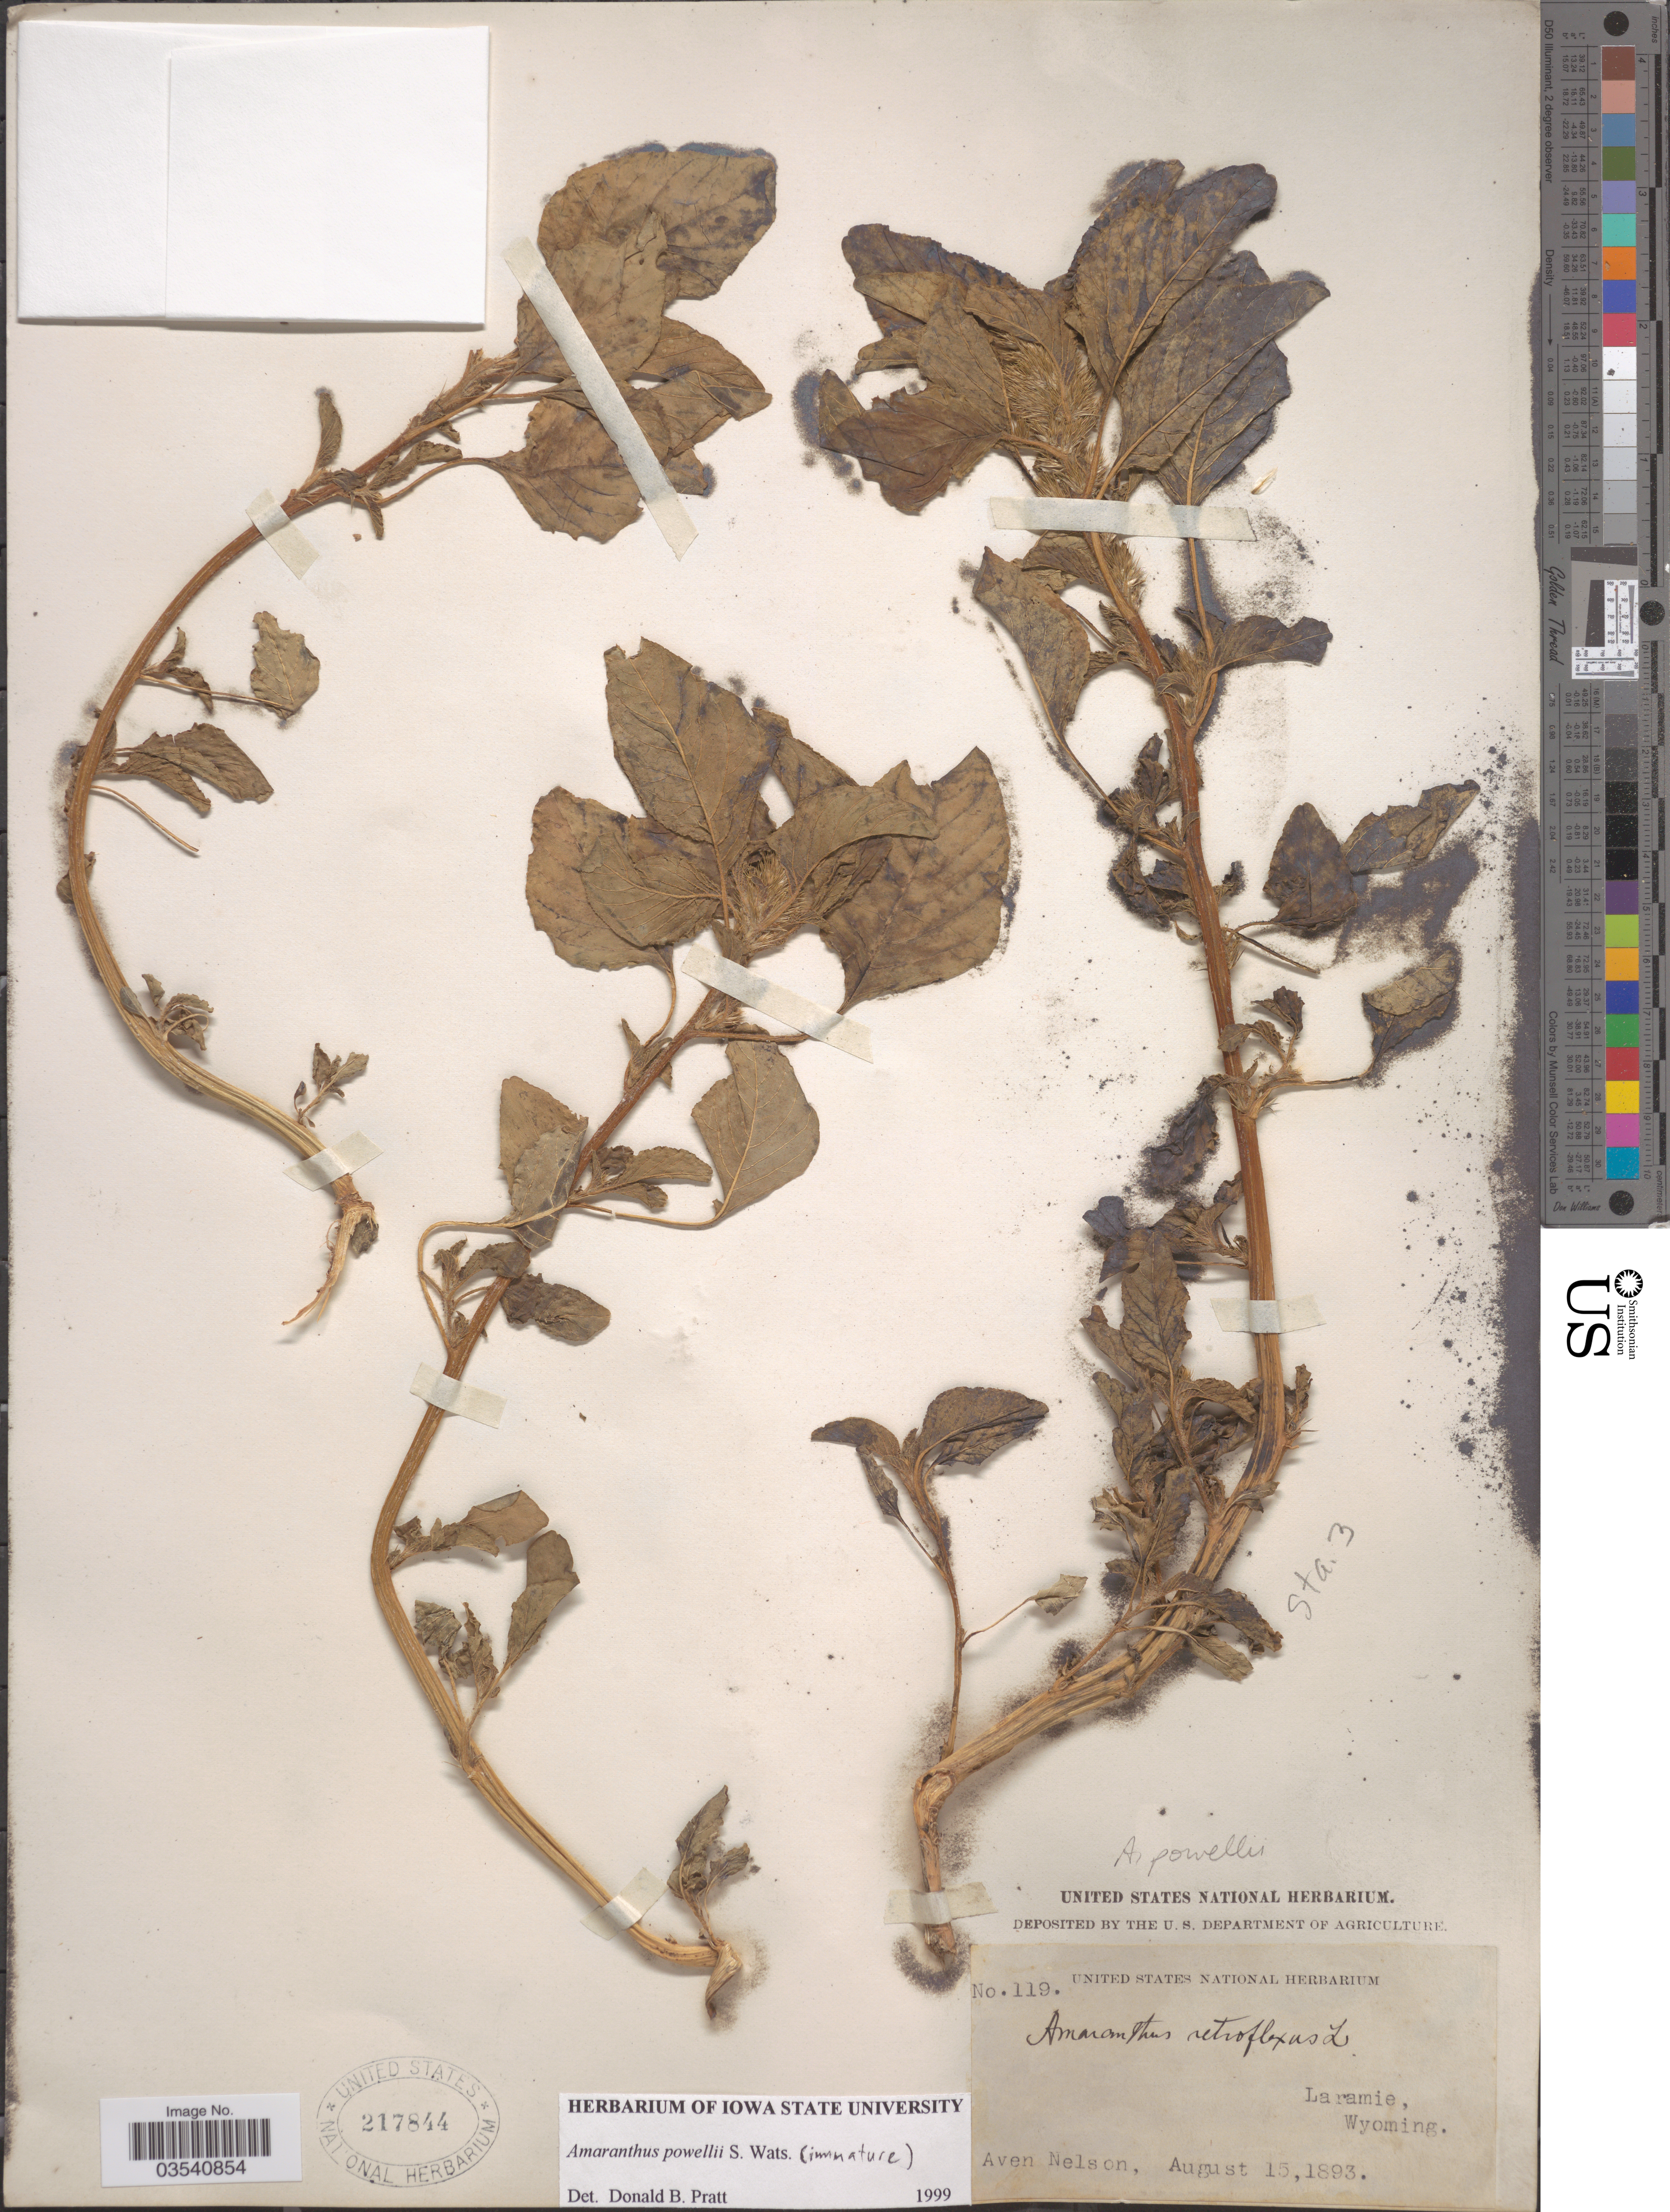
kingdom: Plantae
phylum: Tracheophyta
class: Magnoliopsida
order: Caryophyllales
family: Amaranthaceae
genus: Amaranthus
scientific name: Amaranthus powellii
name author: S. Watson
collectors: A. Nelson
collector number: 119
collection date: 1893-08-15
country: United States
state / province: Wyoming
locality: Laramie.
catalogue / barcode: US 217844